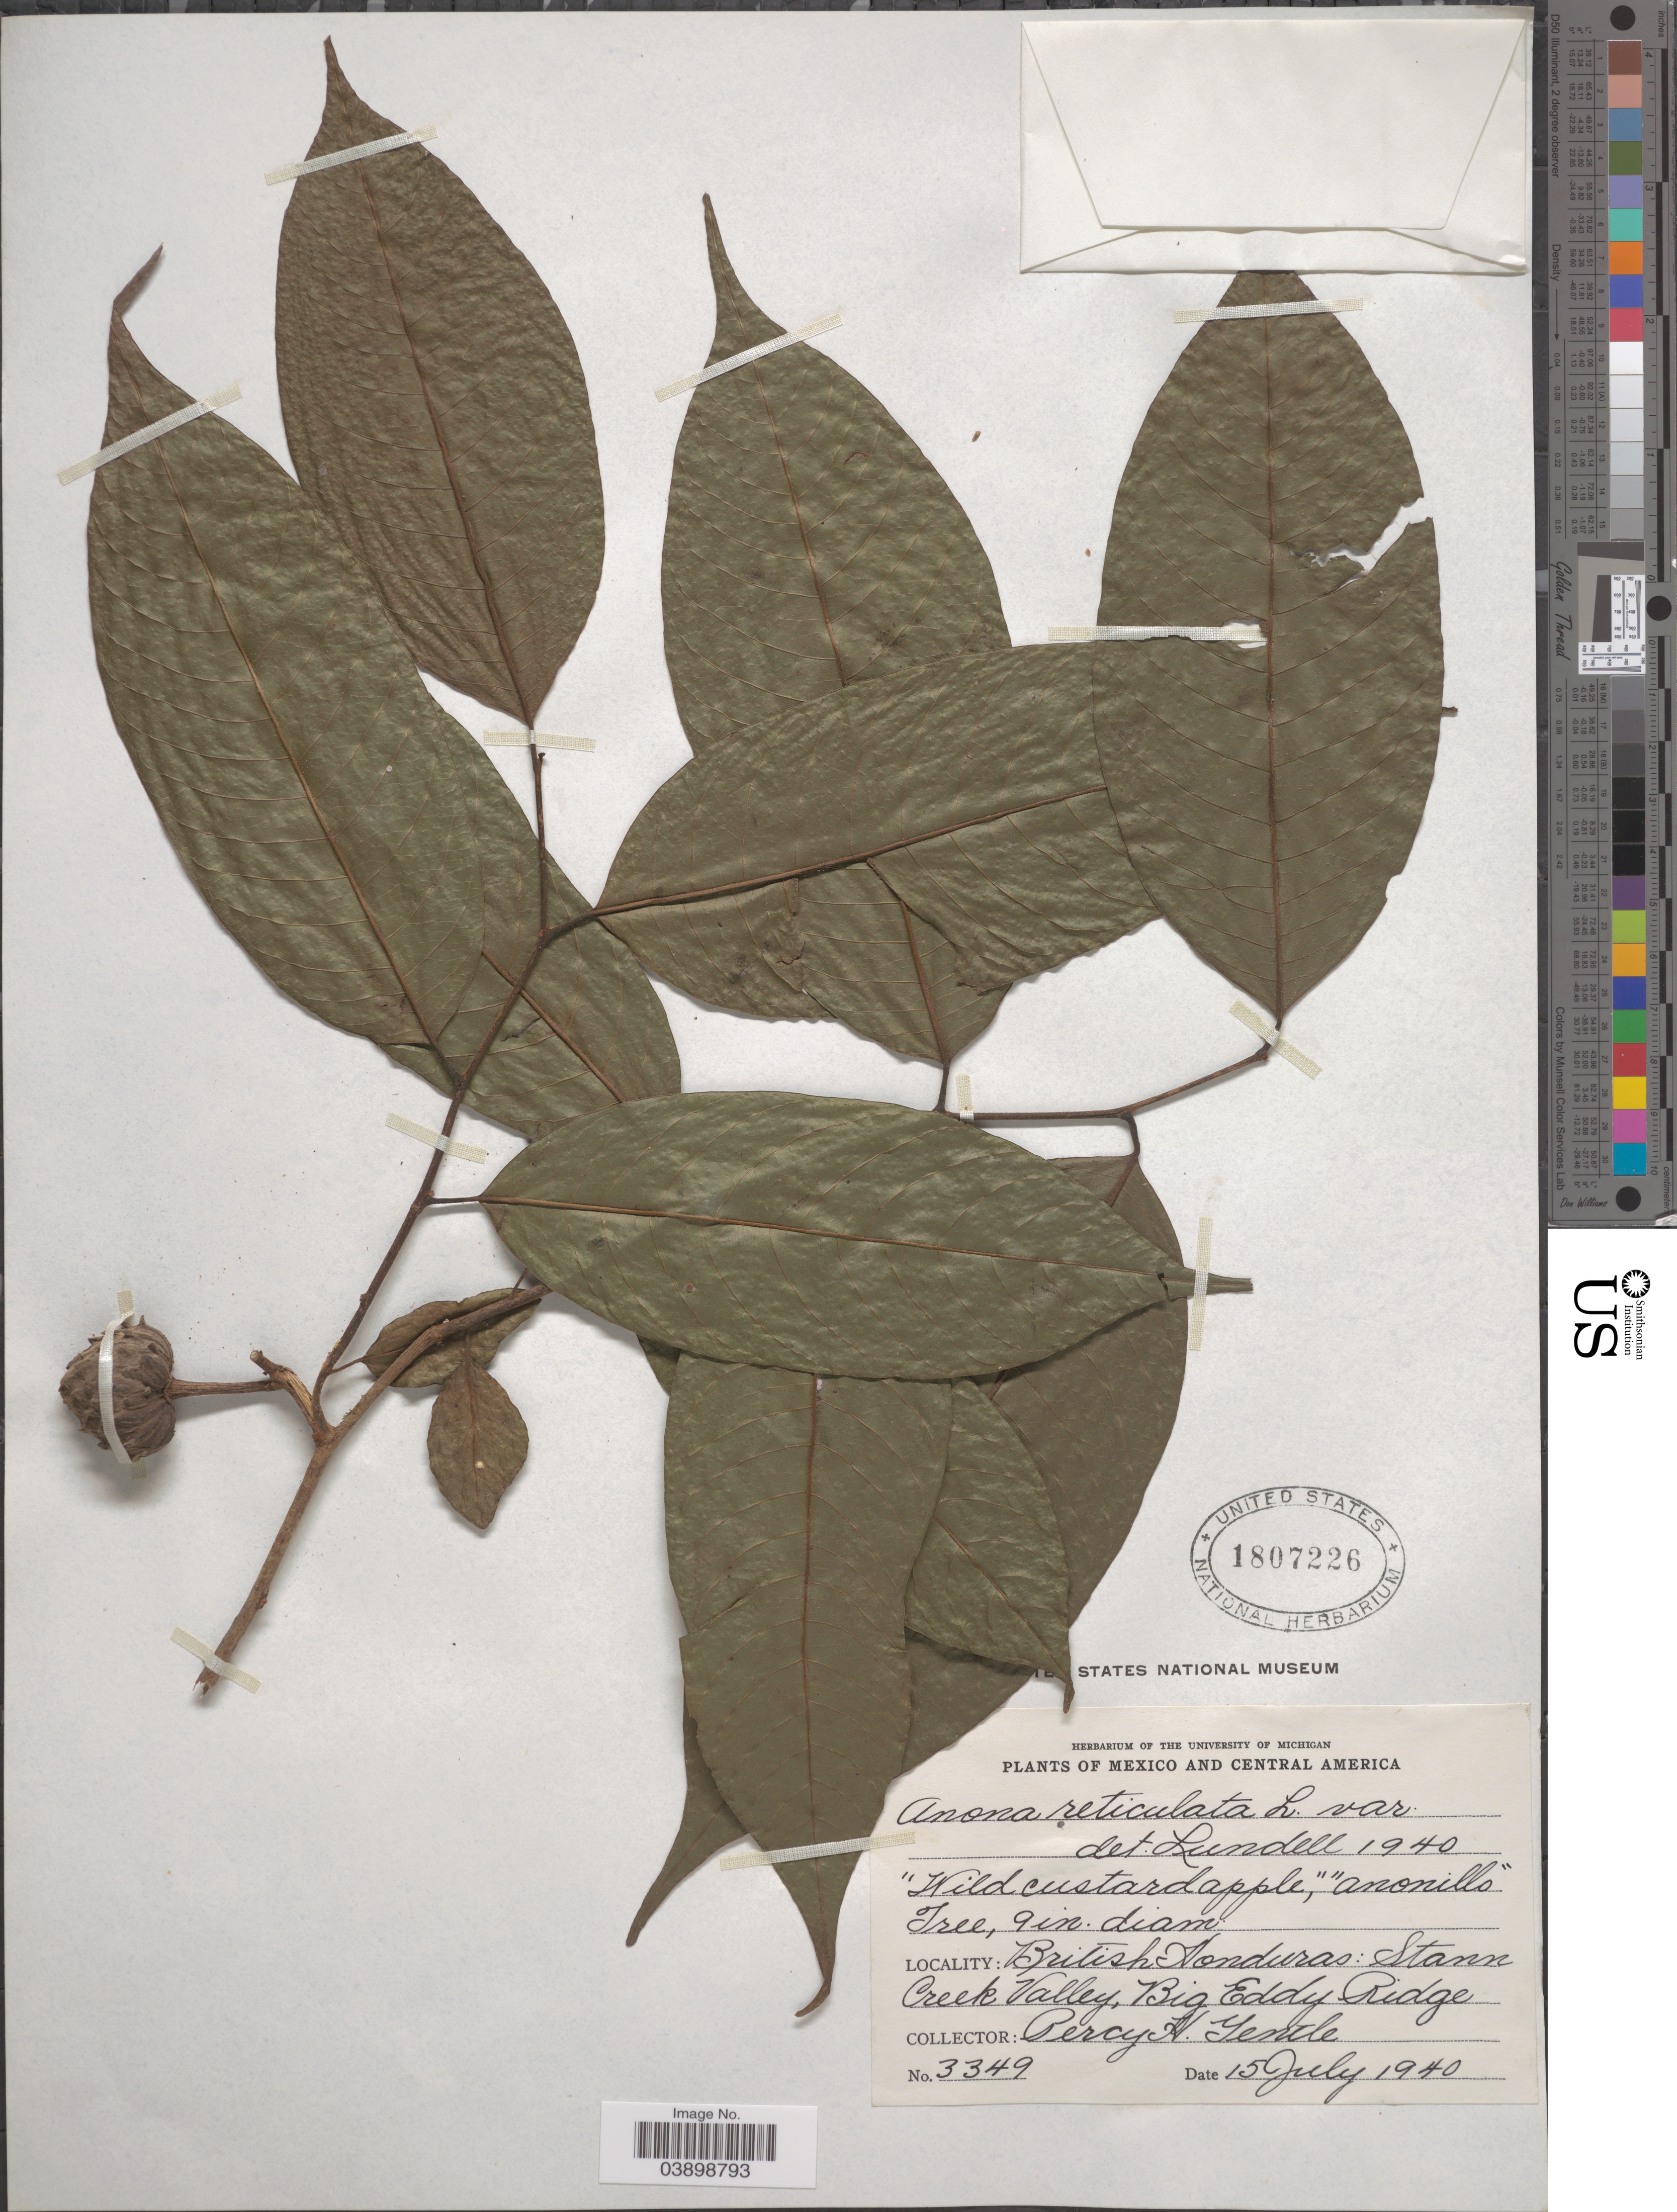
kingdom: Plantae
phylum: Tracheophyta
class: Magnoliopsida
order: Magnoliales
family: Annonaceae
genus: Annona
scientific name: Annona reticulata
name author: L.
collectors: P. H. Gentle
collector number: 3349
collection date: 1940-07-15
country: Belize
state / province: Stann Creek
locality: British Honduras: Stann Creek Valley, Big Eddy Ridge.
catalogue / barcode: US 1807226